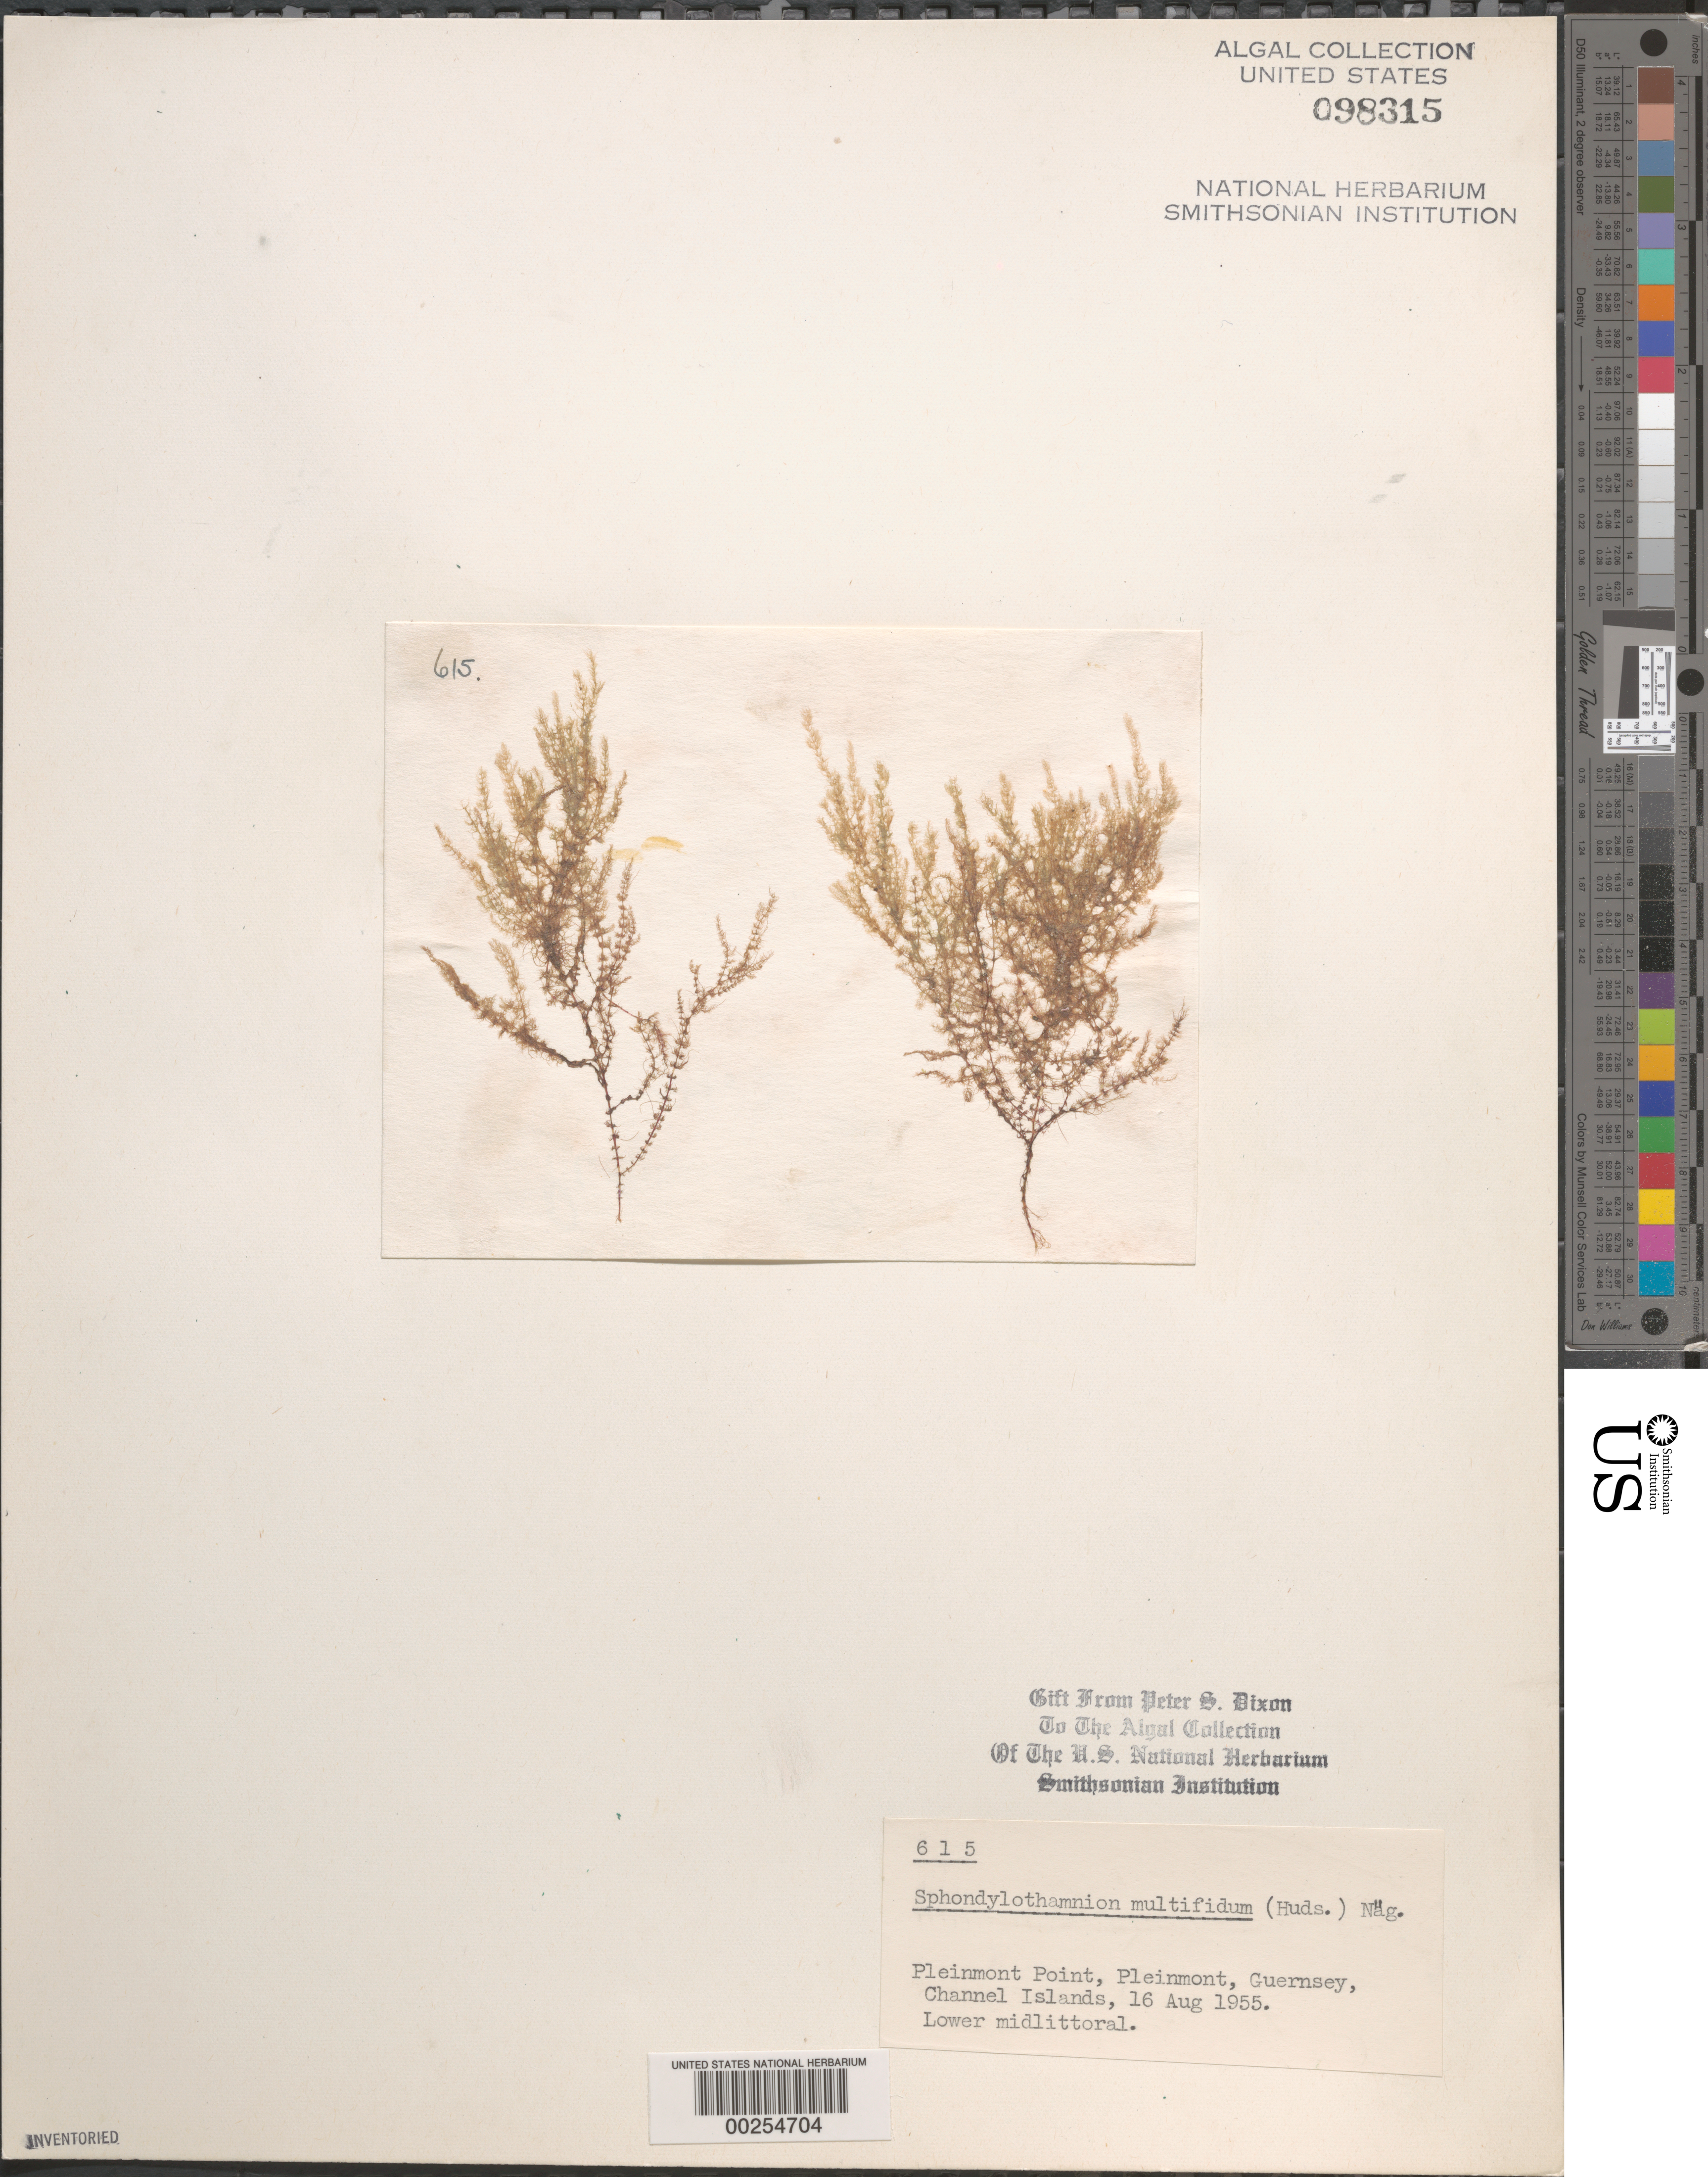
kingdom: Plantae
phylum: Rhodophyta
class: Florideophyceae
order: Ceramiales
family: Wrangeliaceae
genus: Sphondylothamnion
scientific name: Sphondylothamnion multifidum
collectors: P. S. Dixon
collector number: PSD 615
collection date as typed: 16 Aug 1955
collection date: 1955-08-16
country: United Kingdom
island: Guernsey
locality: Pleinmont Point, Pleinmont. Channel Islands. Bailiwick of Guernsey.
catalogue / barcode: US 98315